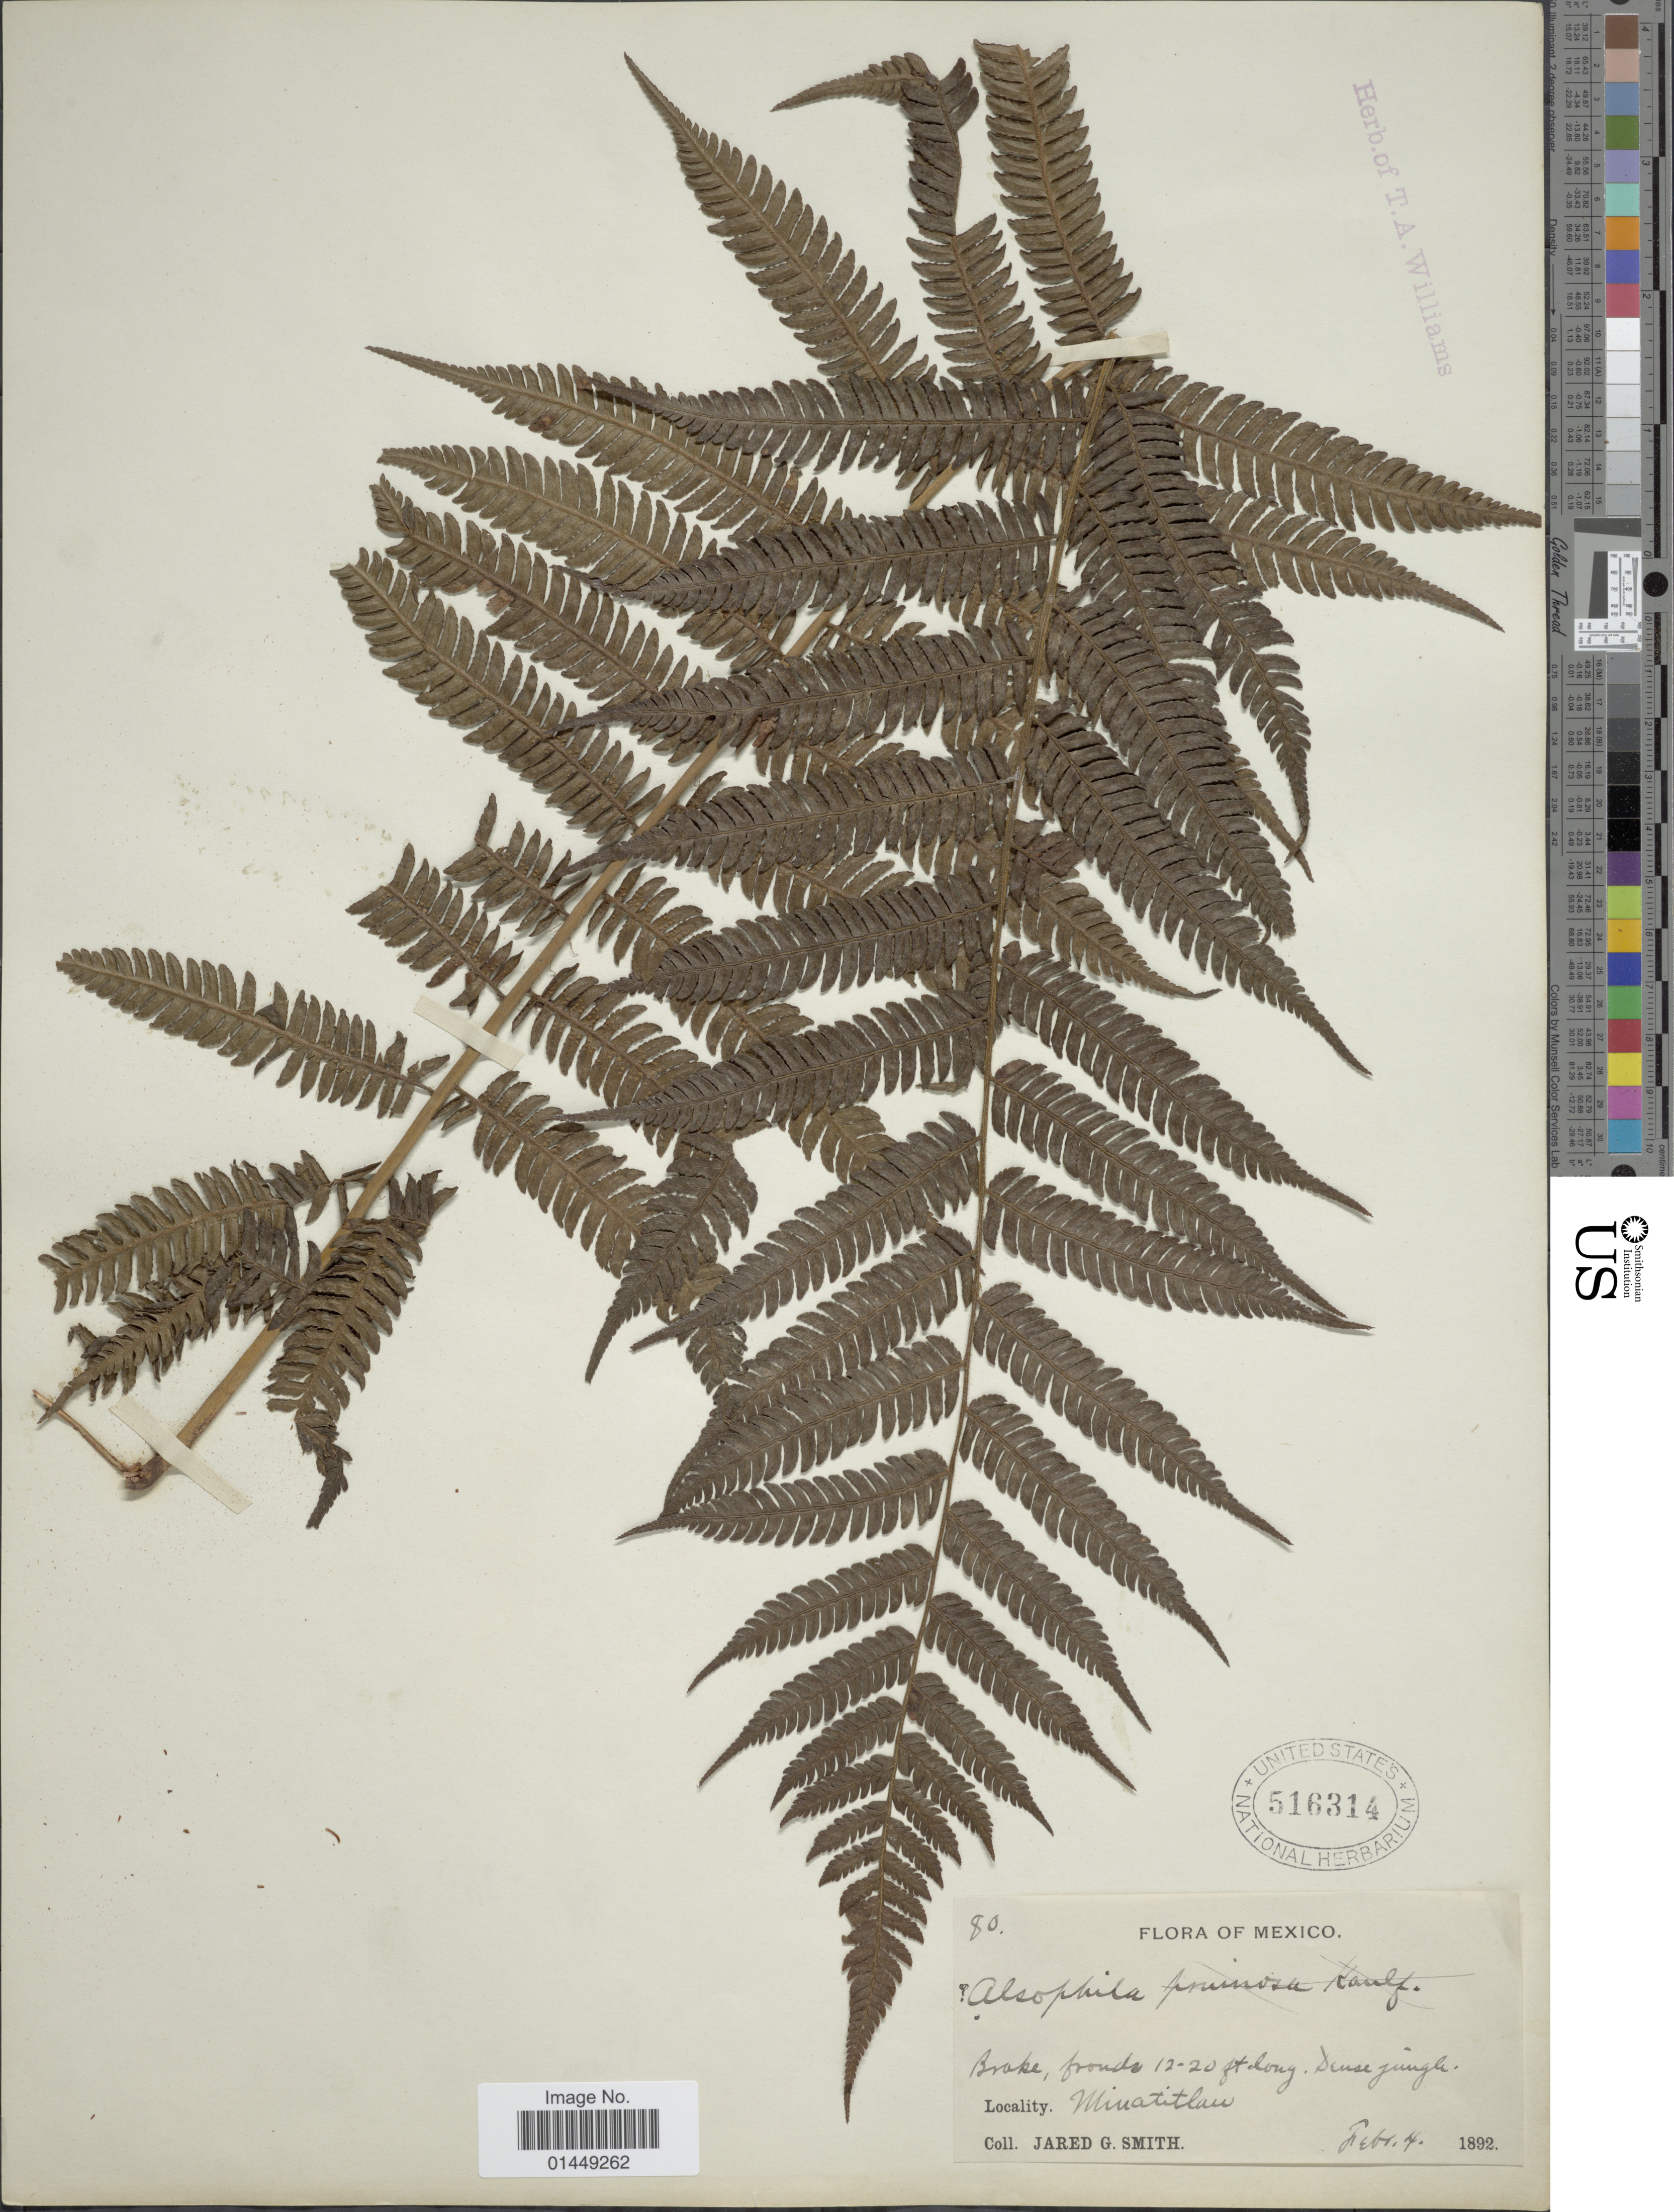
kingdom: Plantae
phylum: Tracheophyta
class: Polypodiopsida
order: Cyatheales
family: Cyatheaceae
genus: Cyathea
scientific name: Cyathea myosuriodes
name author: (Liebm.) Domin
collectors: J. G. Smith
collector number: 80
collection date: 1892-02-04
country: Mexico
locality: Minatitlan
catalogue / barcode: US 516314